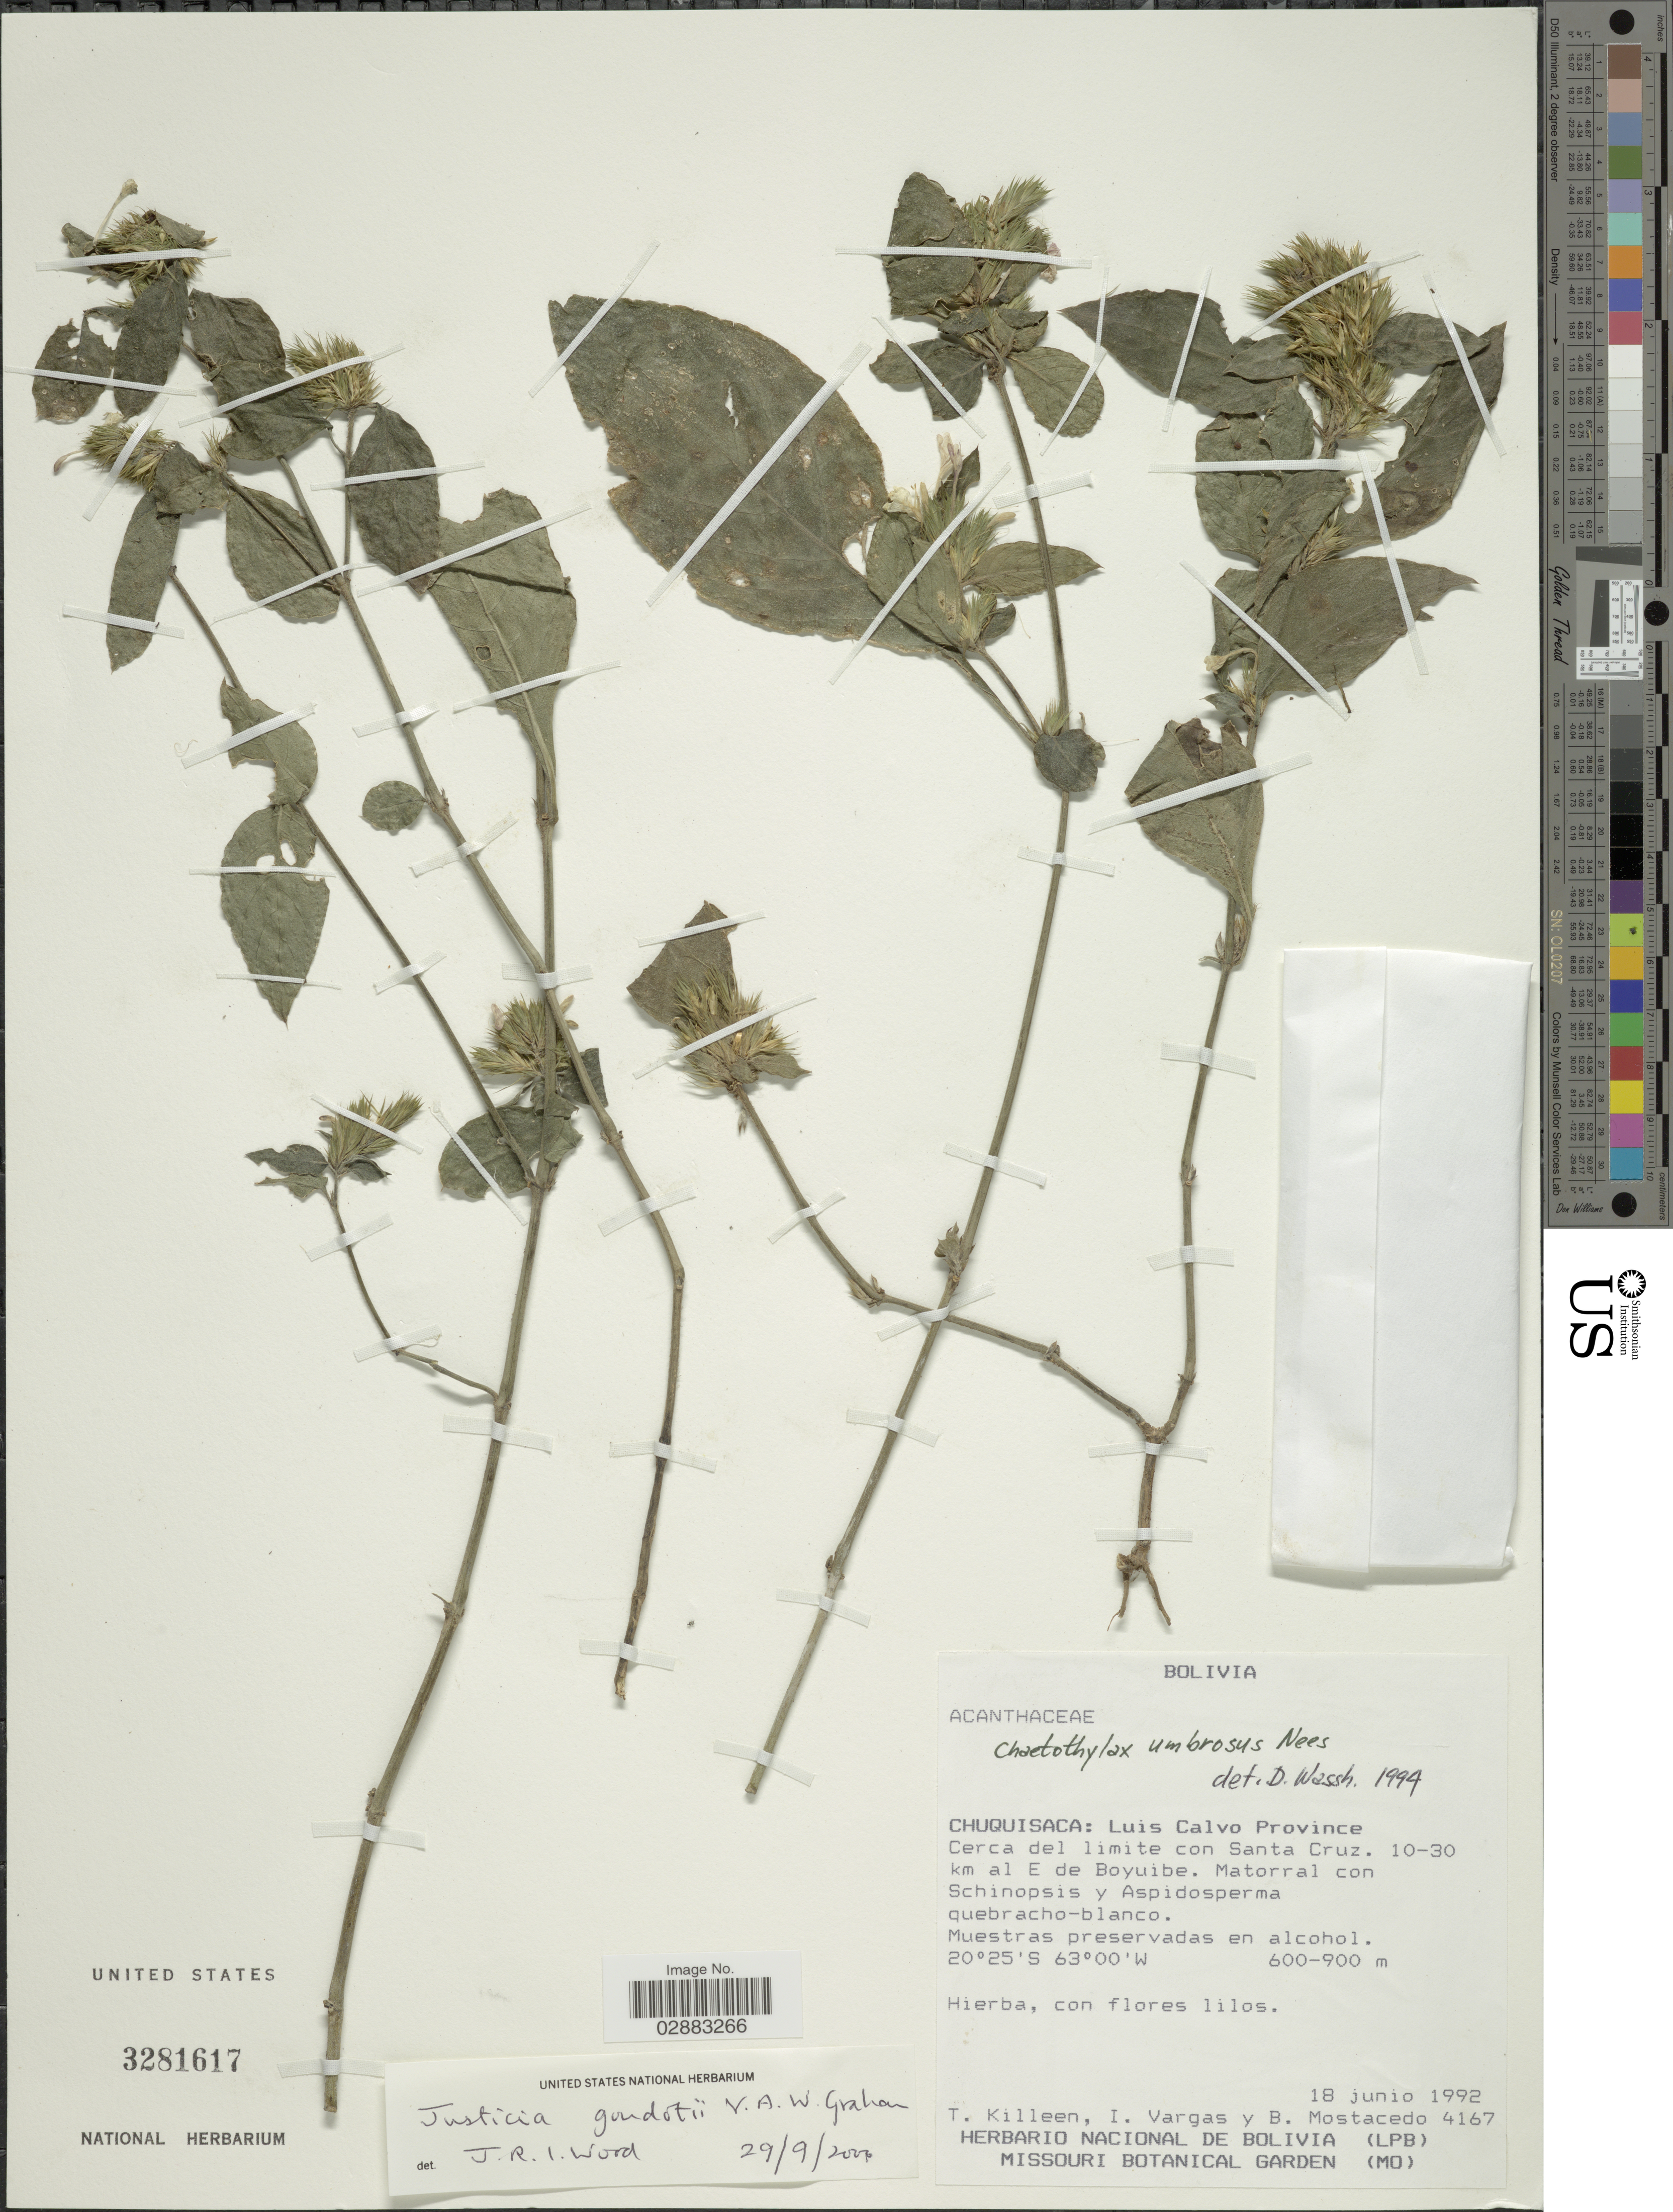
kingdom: Plantae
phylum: Tracheophyta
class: Magnoliopsida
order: Lamiales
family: Acanthaceae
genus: Justicia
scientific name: Justicia goudotii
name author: V.A.W. Graham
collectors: T. J. Killeen, I. Vargas & B. Mostacedo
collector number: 4167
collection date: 1992-06-18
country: Bolivia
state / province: Chuquisaca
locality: Luis Calvo Province. Cerca del limite con Santa Cruz. 10-30 km al E de Boyuibe.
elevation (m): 600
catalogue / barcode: US 3281617